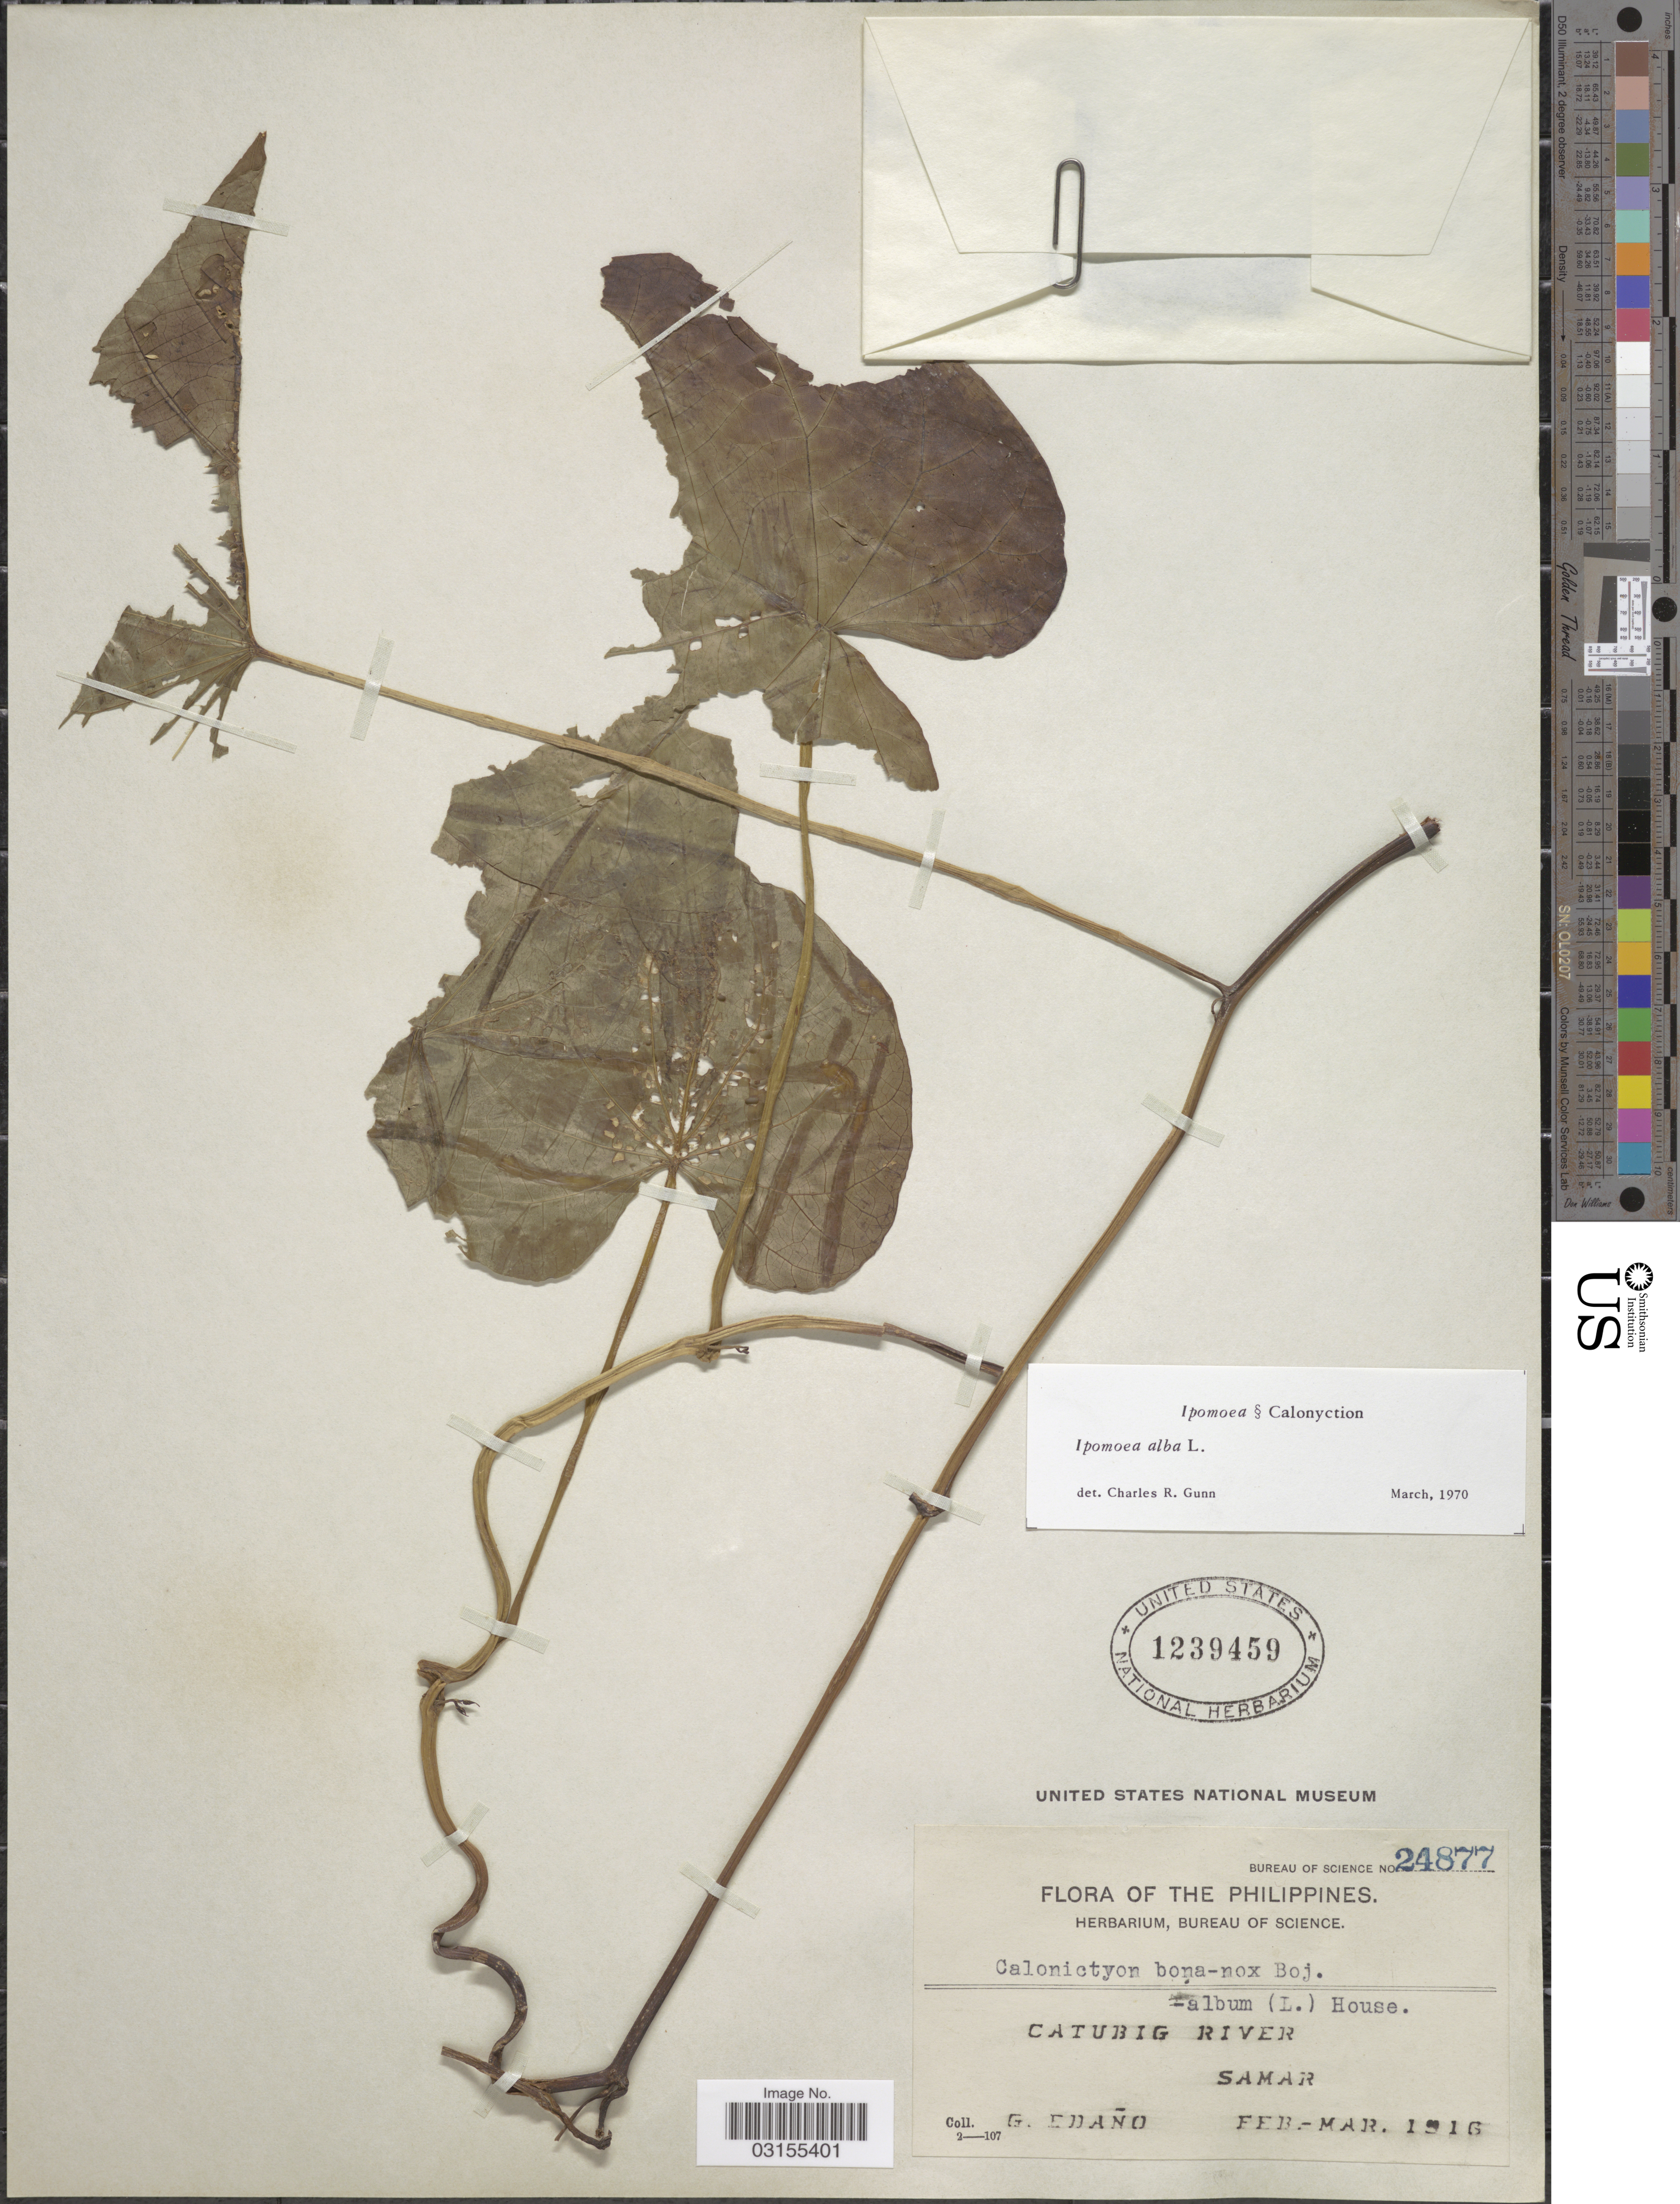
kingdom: Plantae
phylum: Tracheophyta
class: Magnoliopsida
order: Solanales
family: Convolvulaceae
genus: Ipomoea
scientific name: Ipomoea alba L.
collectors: G. Edaño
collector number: Bureau of Science 24877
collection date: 1916-02/1916-03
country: Philippines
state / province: Eastern Visayas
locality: Catubig River. Samar.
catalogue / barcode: US 1239459